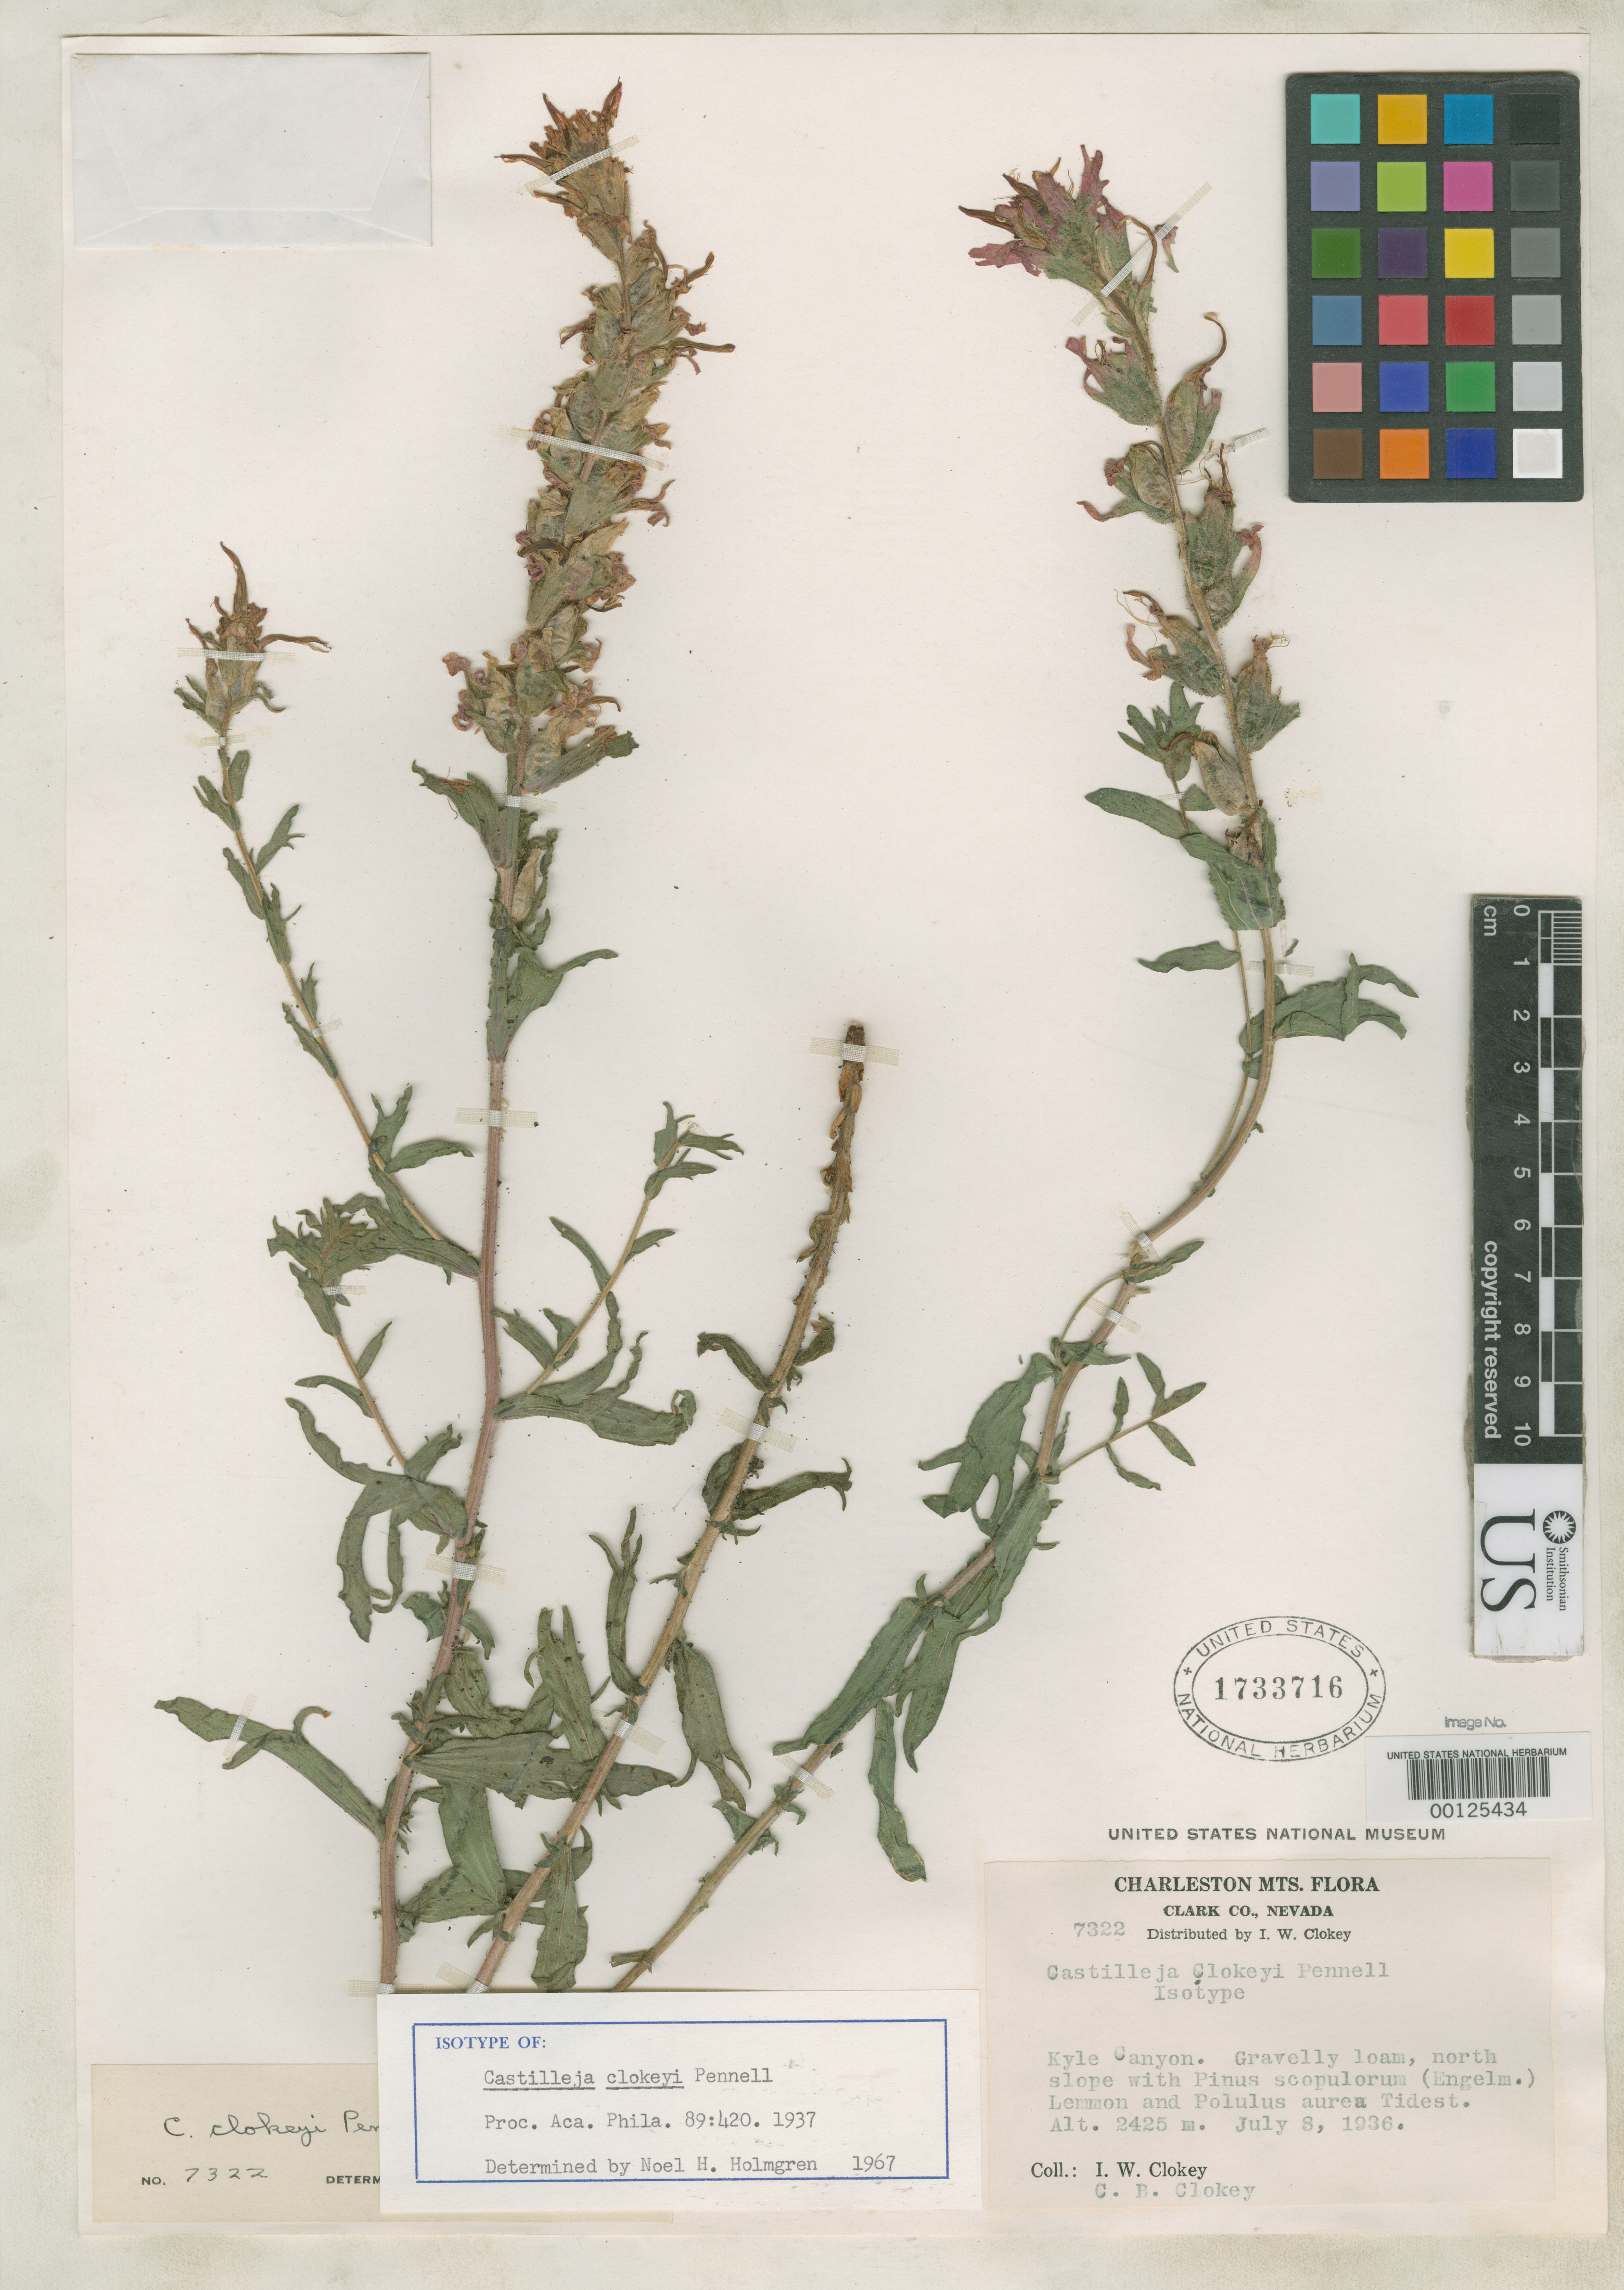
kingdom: Plantae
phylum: Tracheophyta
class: Magnoliopsida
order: Lamiales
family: Orobanchaceae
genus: Castilleja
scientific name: Castilleja clokeyi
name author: Pennell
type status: Isotype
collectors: I. W. Clokey & C. Clokey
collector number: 7322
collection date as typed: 08 Jul 1936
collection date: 1936-07-08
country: United States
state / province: Nevada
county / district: Clark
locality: Kyle Canyon, N slope.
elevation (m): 2425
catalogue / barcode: US 1733716